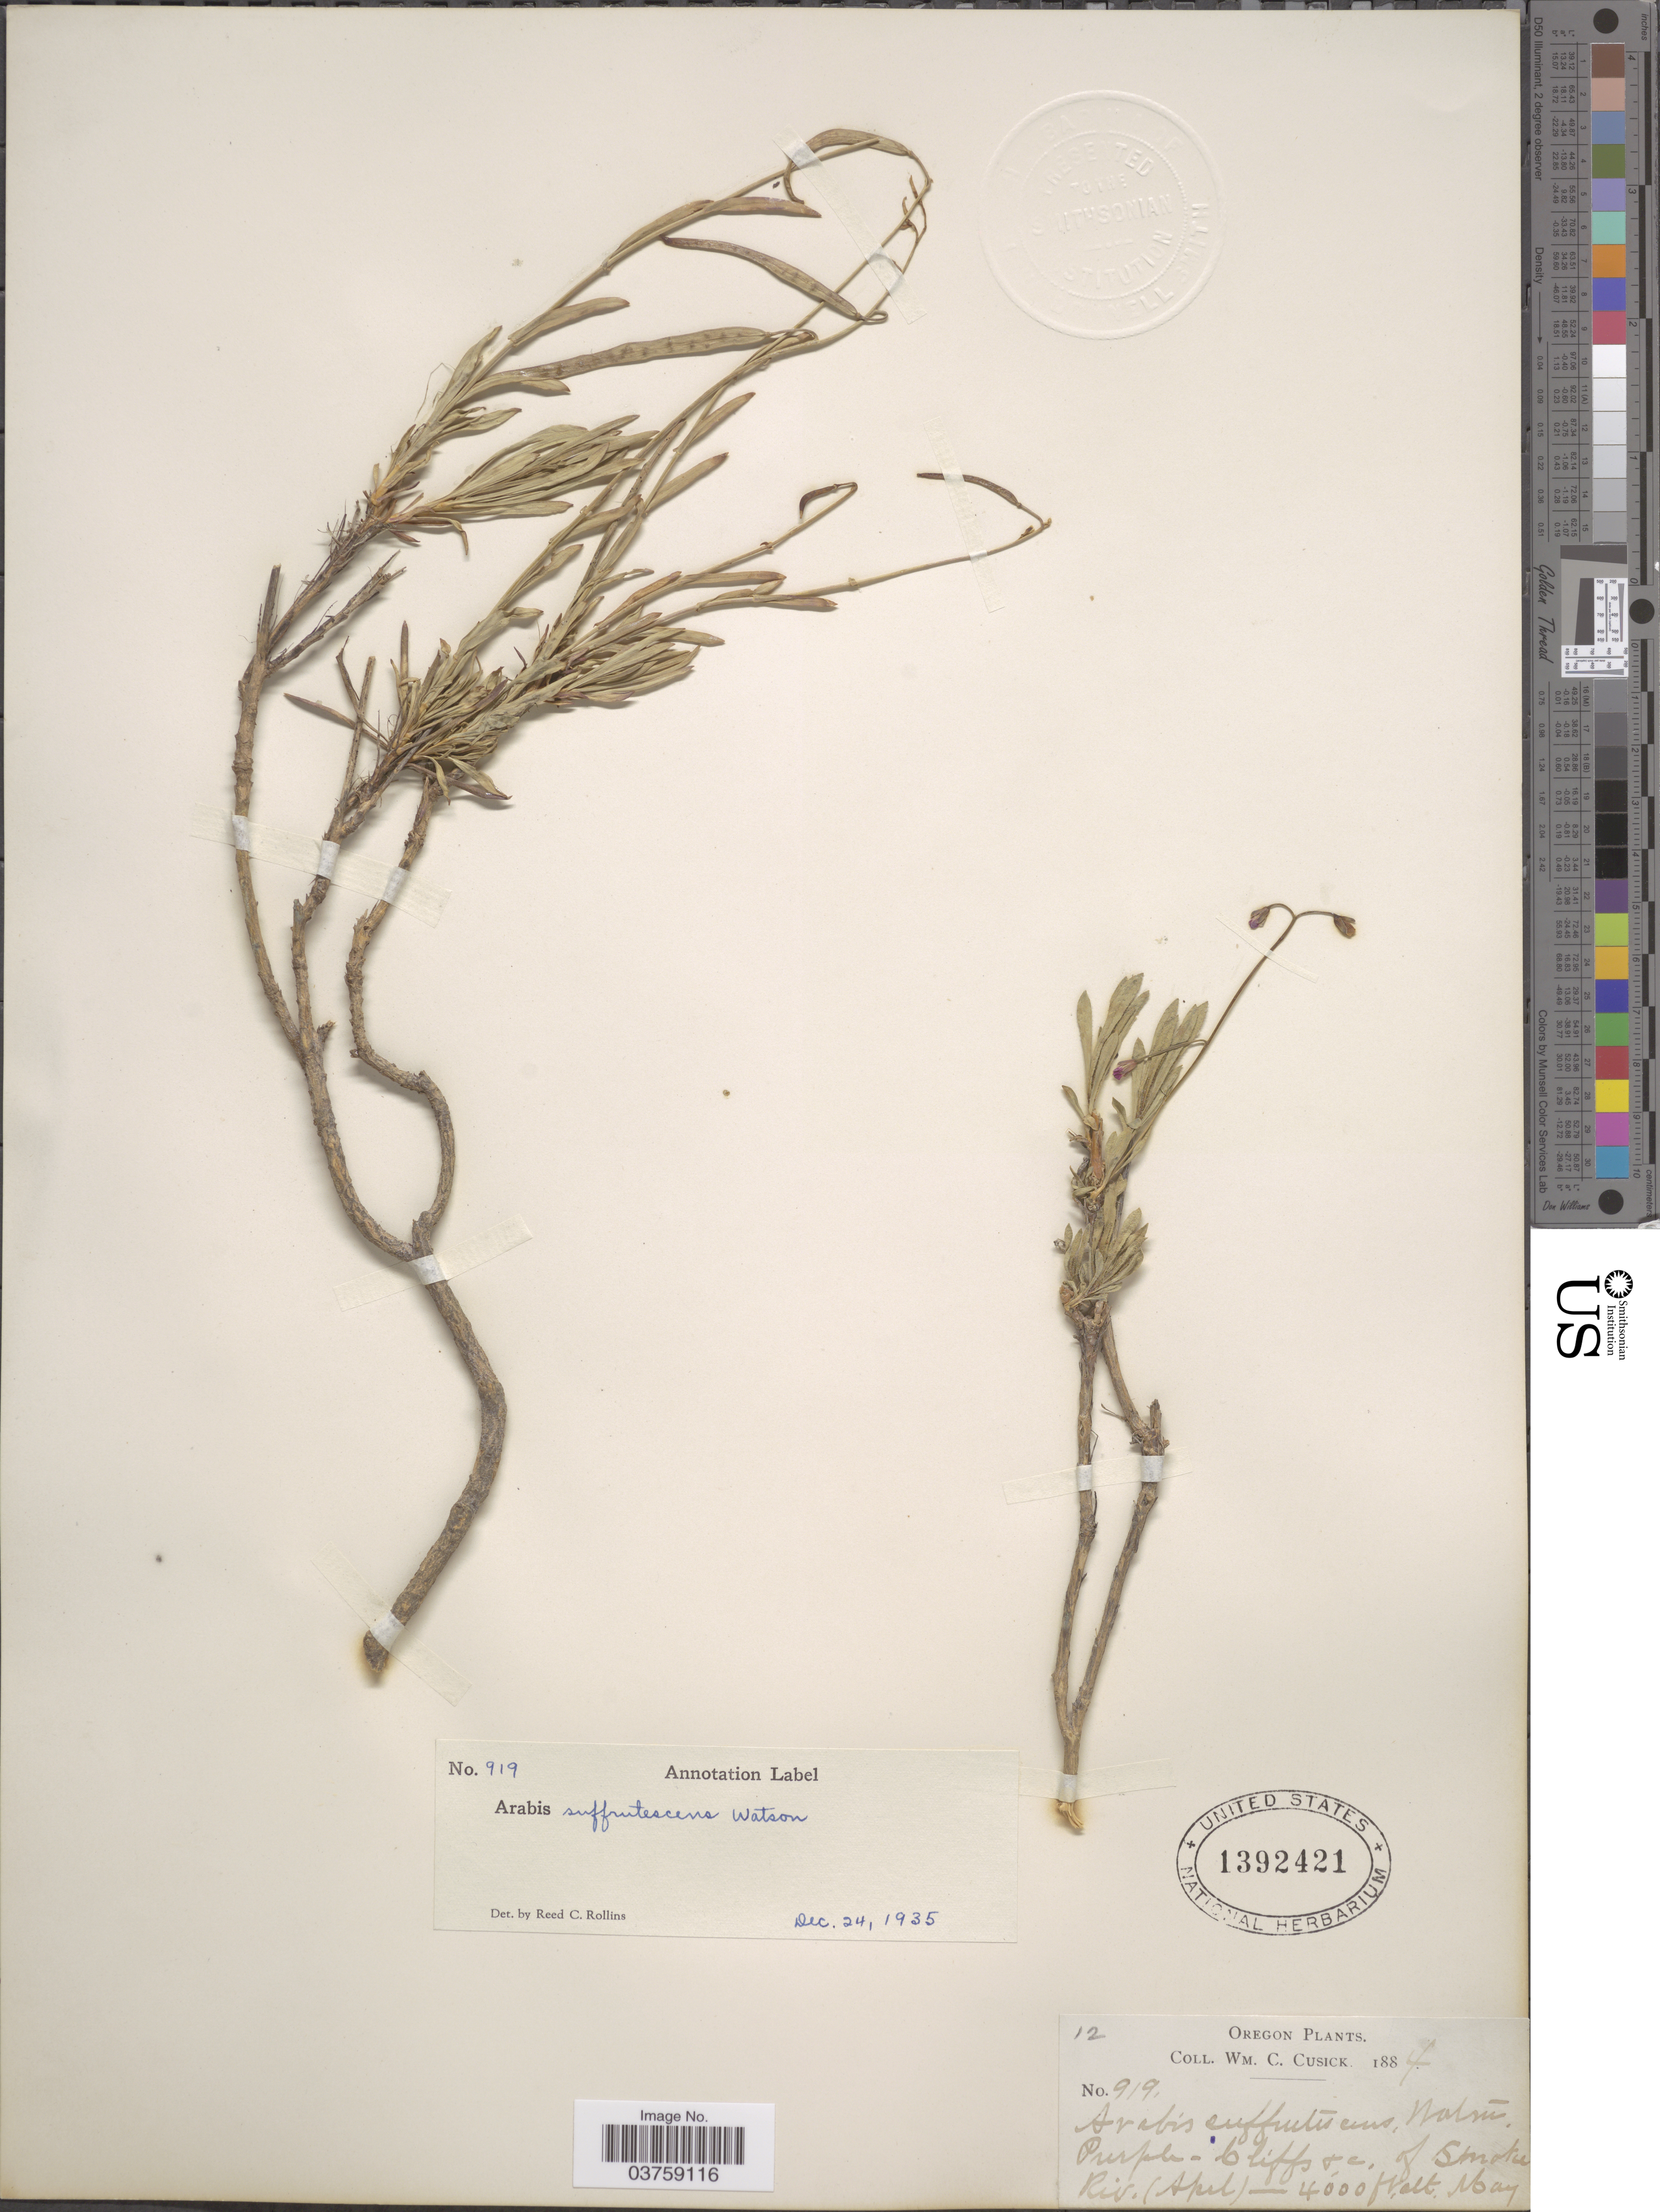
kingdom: Plantae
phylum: Tracheophyta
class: Magnoliopsida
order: Brassicales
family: Brassicaceae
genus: Arabis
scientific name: Arabis suffrutescens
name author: S. Watson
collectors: W. C. Cusick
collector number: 919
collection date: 1884-05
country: United States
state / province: Oregon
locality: Purple-Cliffs &c. of Smoke Riv. (Apel).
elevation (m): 1219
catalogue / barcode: US 1392421